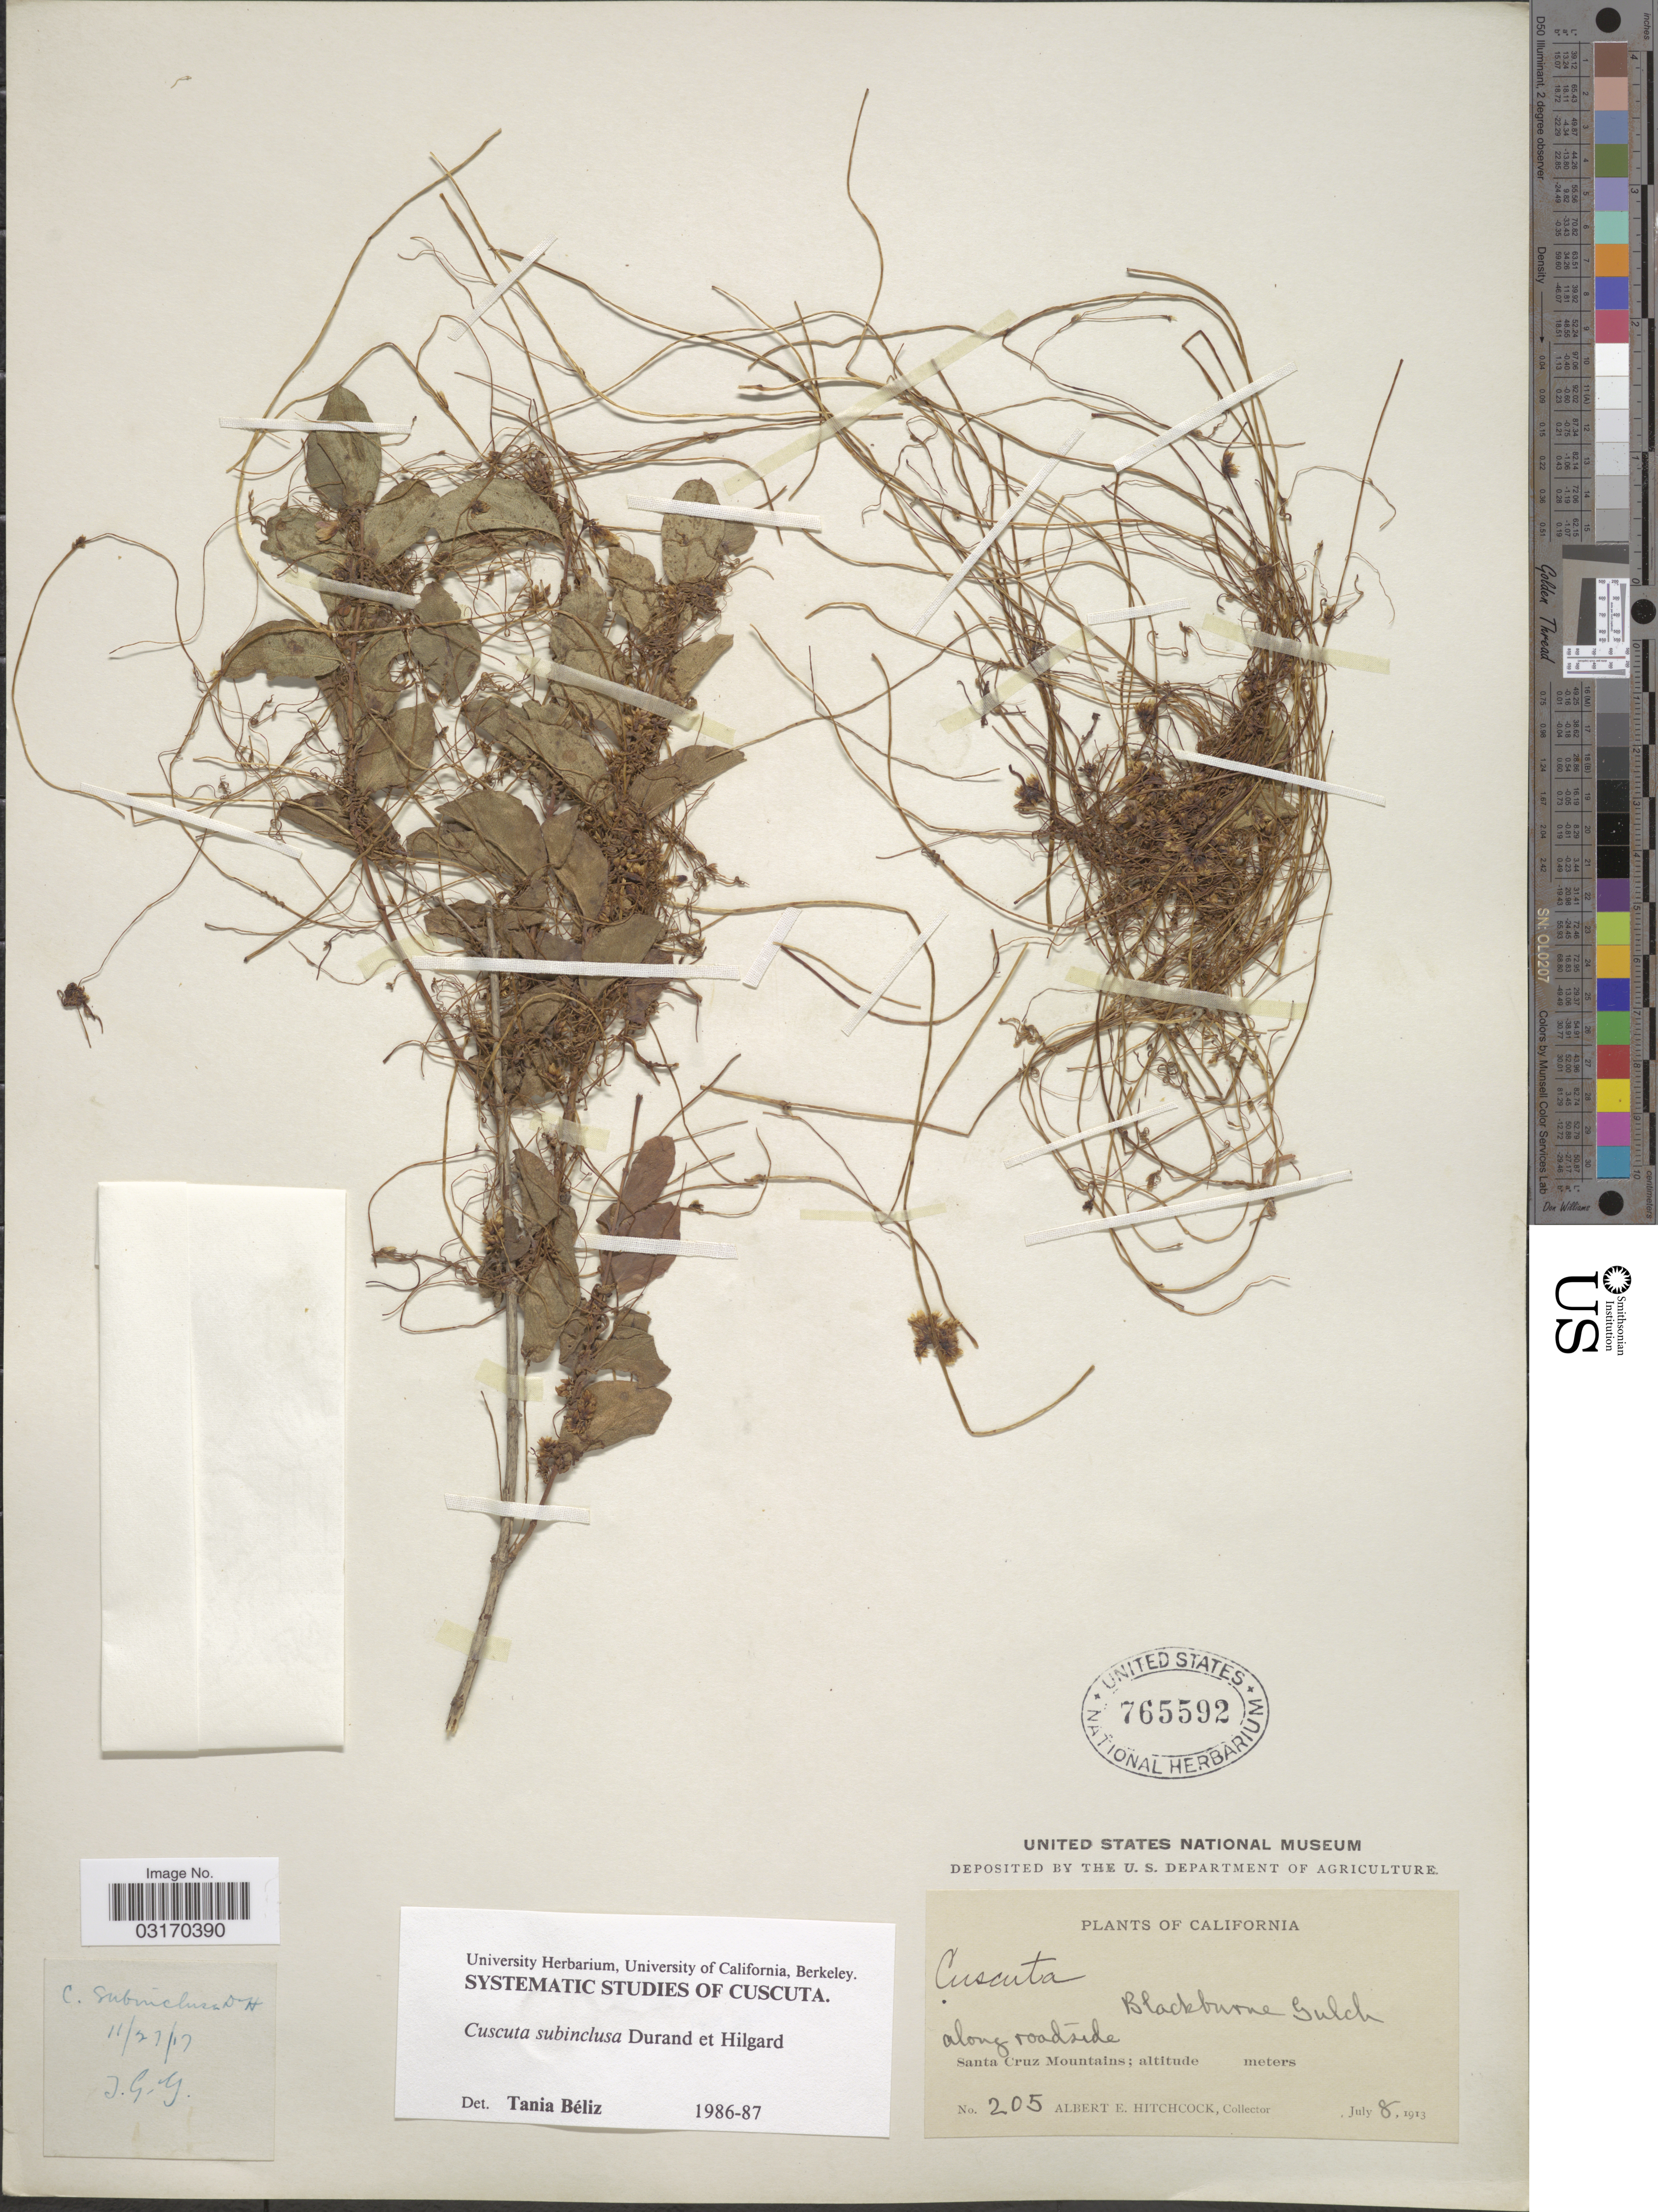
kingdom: Plantae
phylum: Tracheophyta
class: Magnoliopsida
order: Solanales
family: Convolvulaceae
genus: Cuscuta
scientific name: Cuscuta subinclusa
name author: Durand & Hilg.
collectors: A. Hitchcock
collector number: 205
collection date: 1913-07-08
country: United States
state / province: California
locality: Along roadside Santa Cruz Mountains.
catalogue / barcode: US 765592